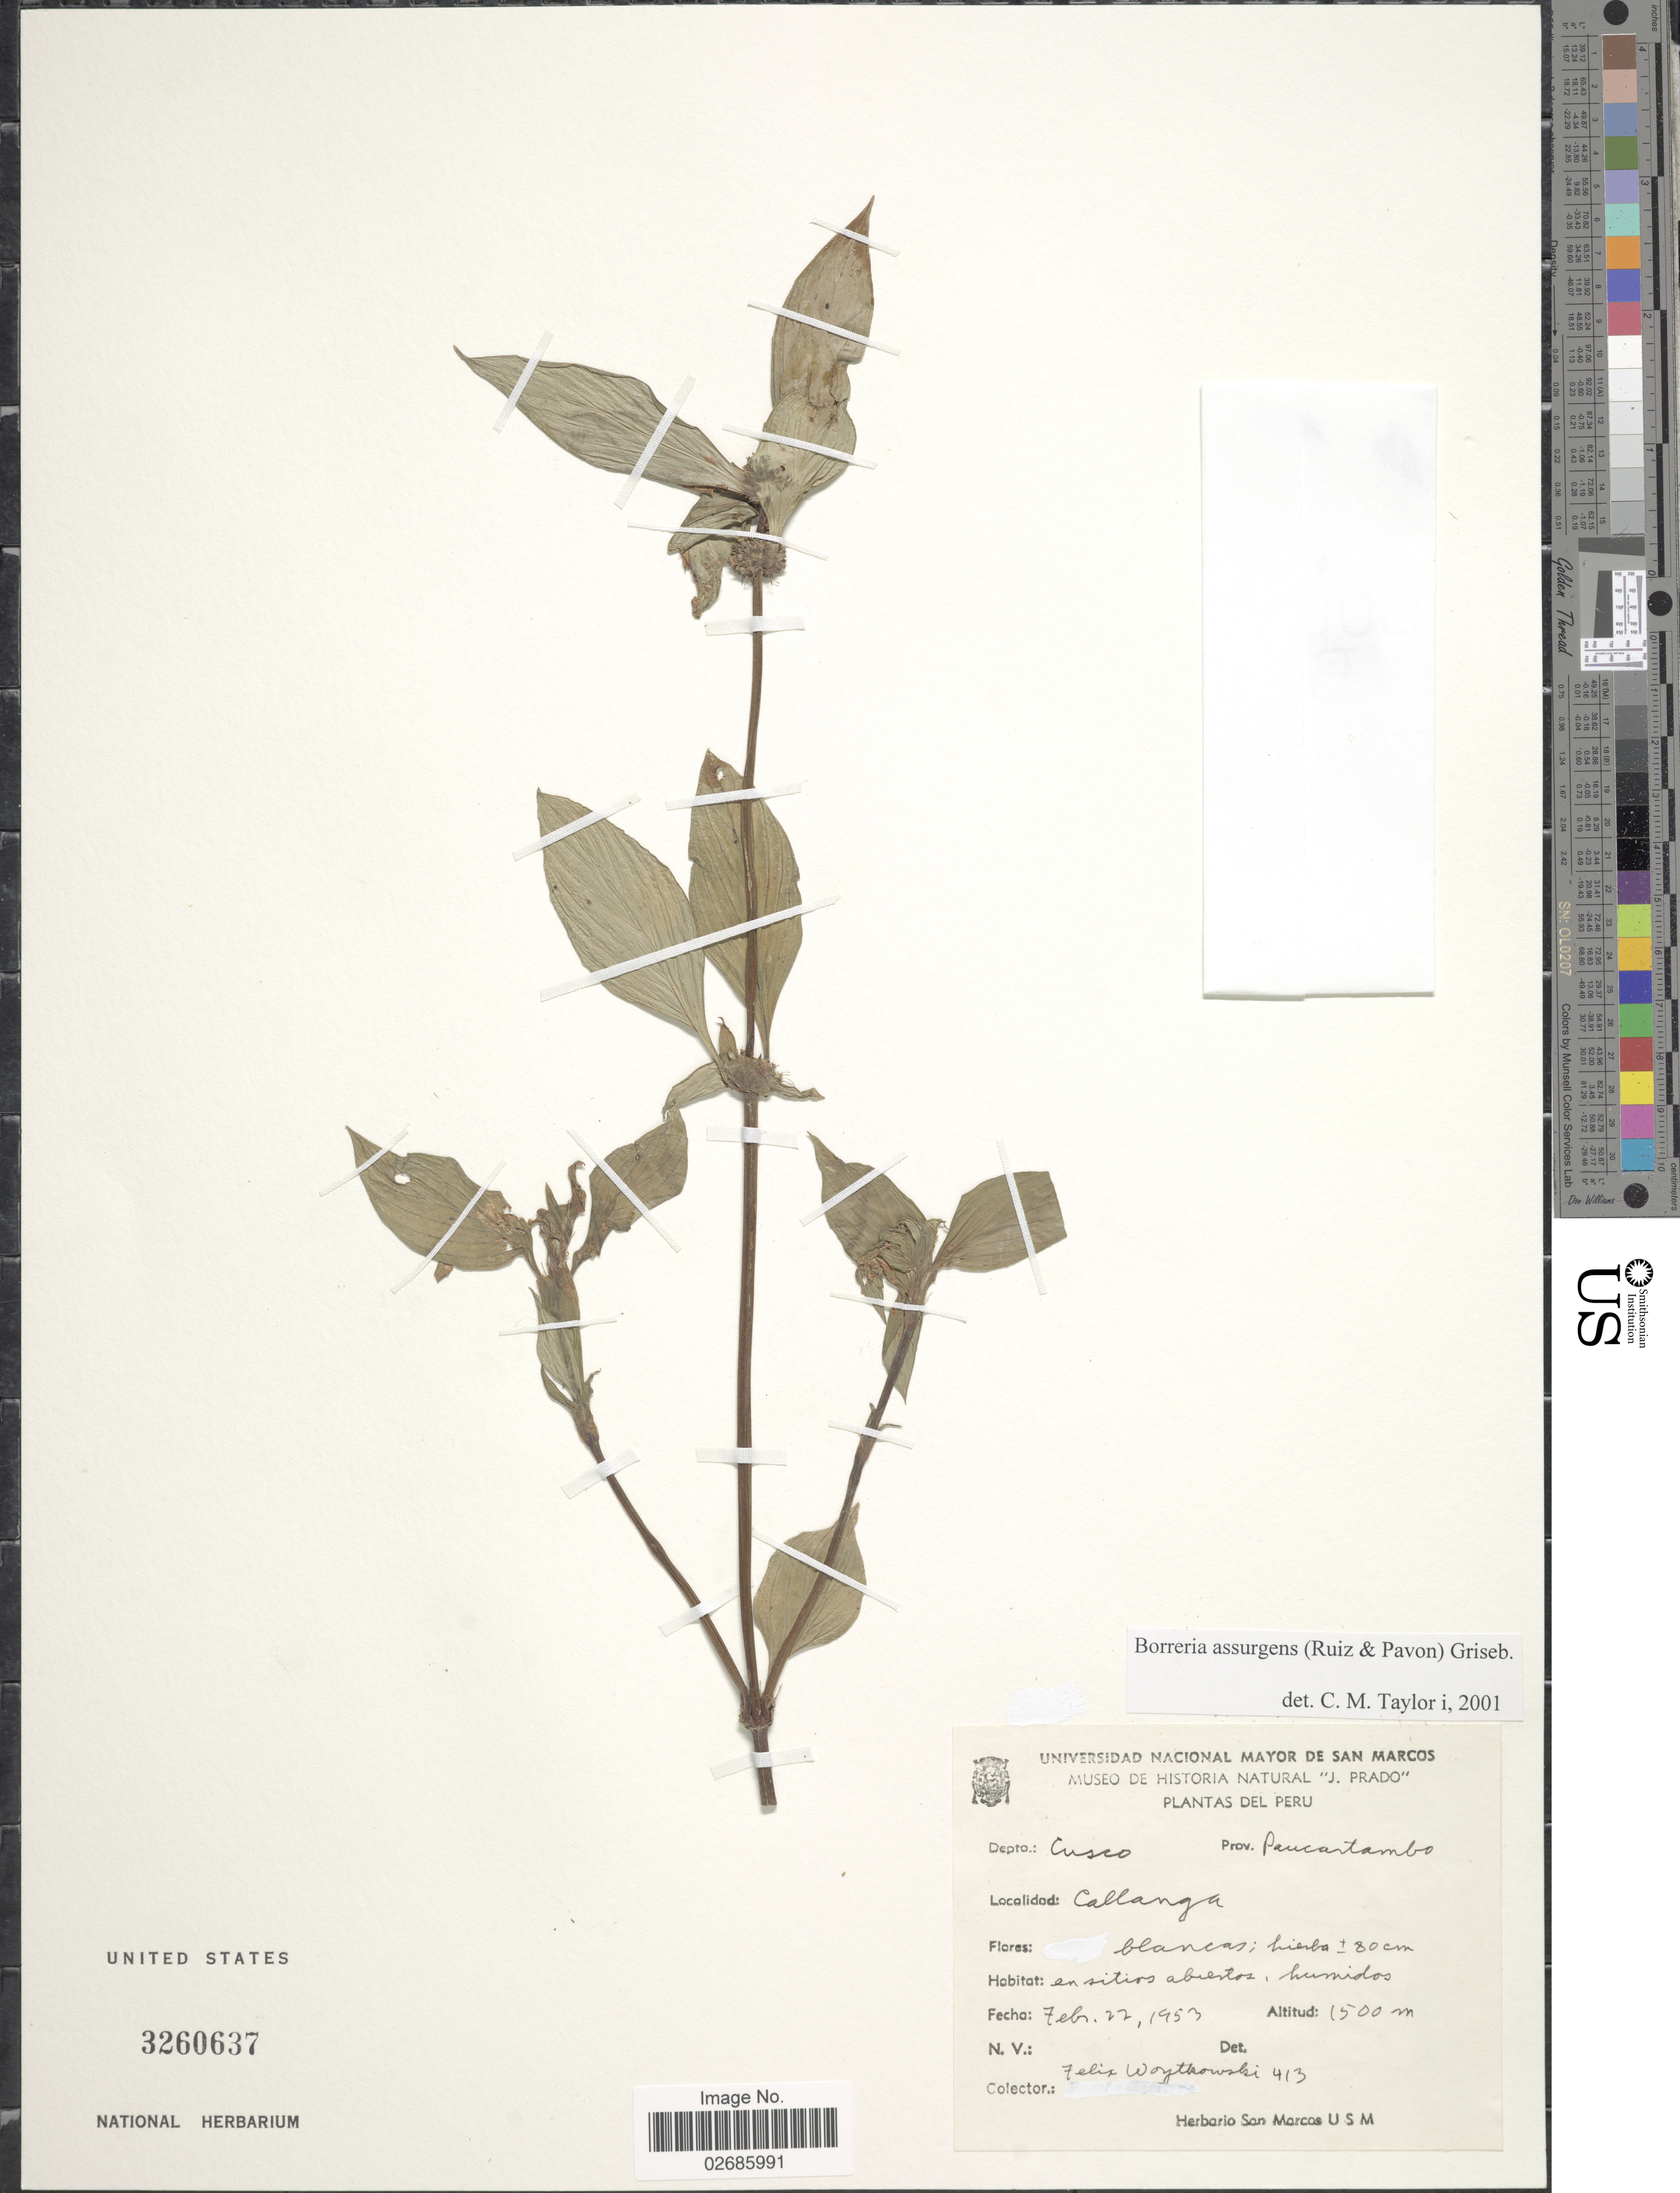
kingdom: Plantae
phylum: Tracheophyta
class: Magnoliopsida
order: Gentianales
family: Rubiaceae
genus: Borreria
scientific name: Borreria assurgens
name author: (Ruiz & Pav.) Griseb.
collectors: F. Woytkowski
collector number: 413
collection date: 1953-02-22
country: Peru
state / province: Cusco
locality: Depto. Cusco, Prov, Paucartamo, Callanga, en sitios abiertos, humido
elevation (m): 1500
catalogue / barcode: US 3260637